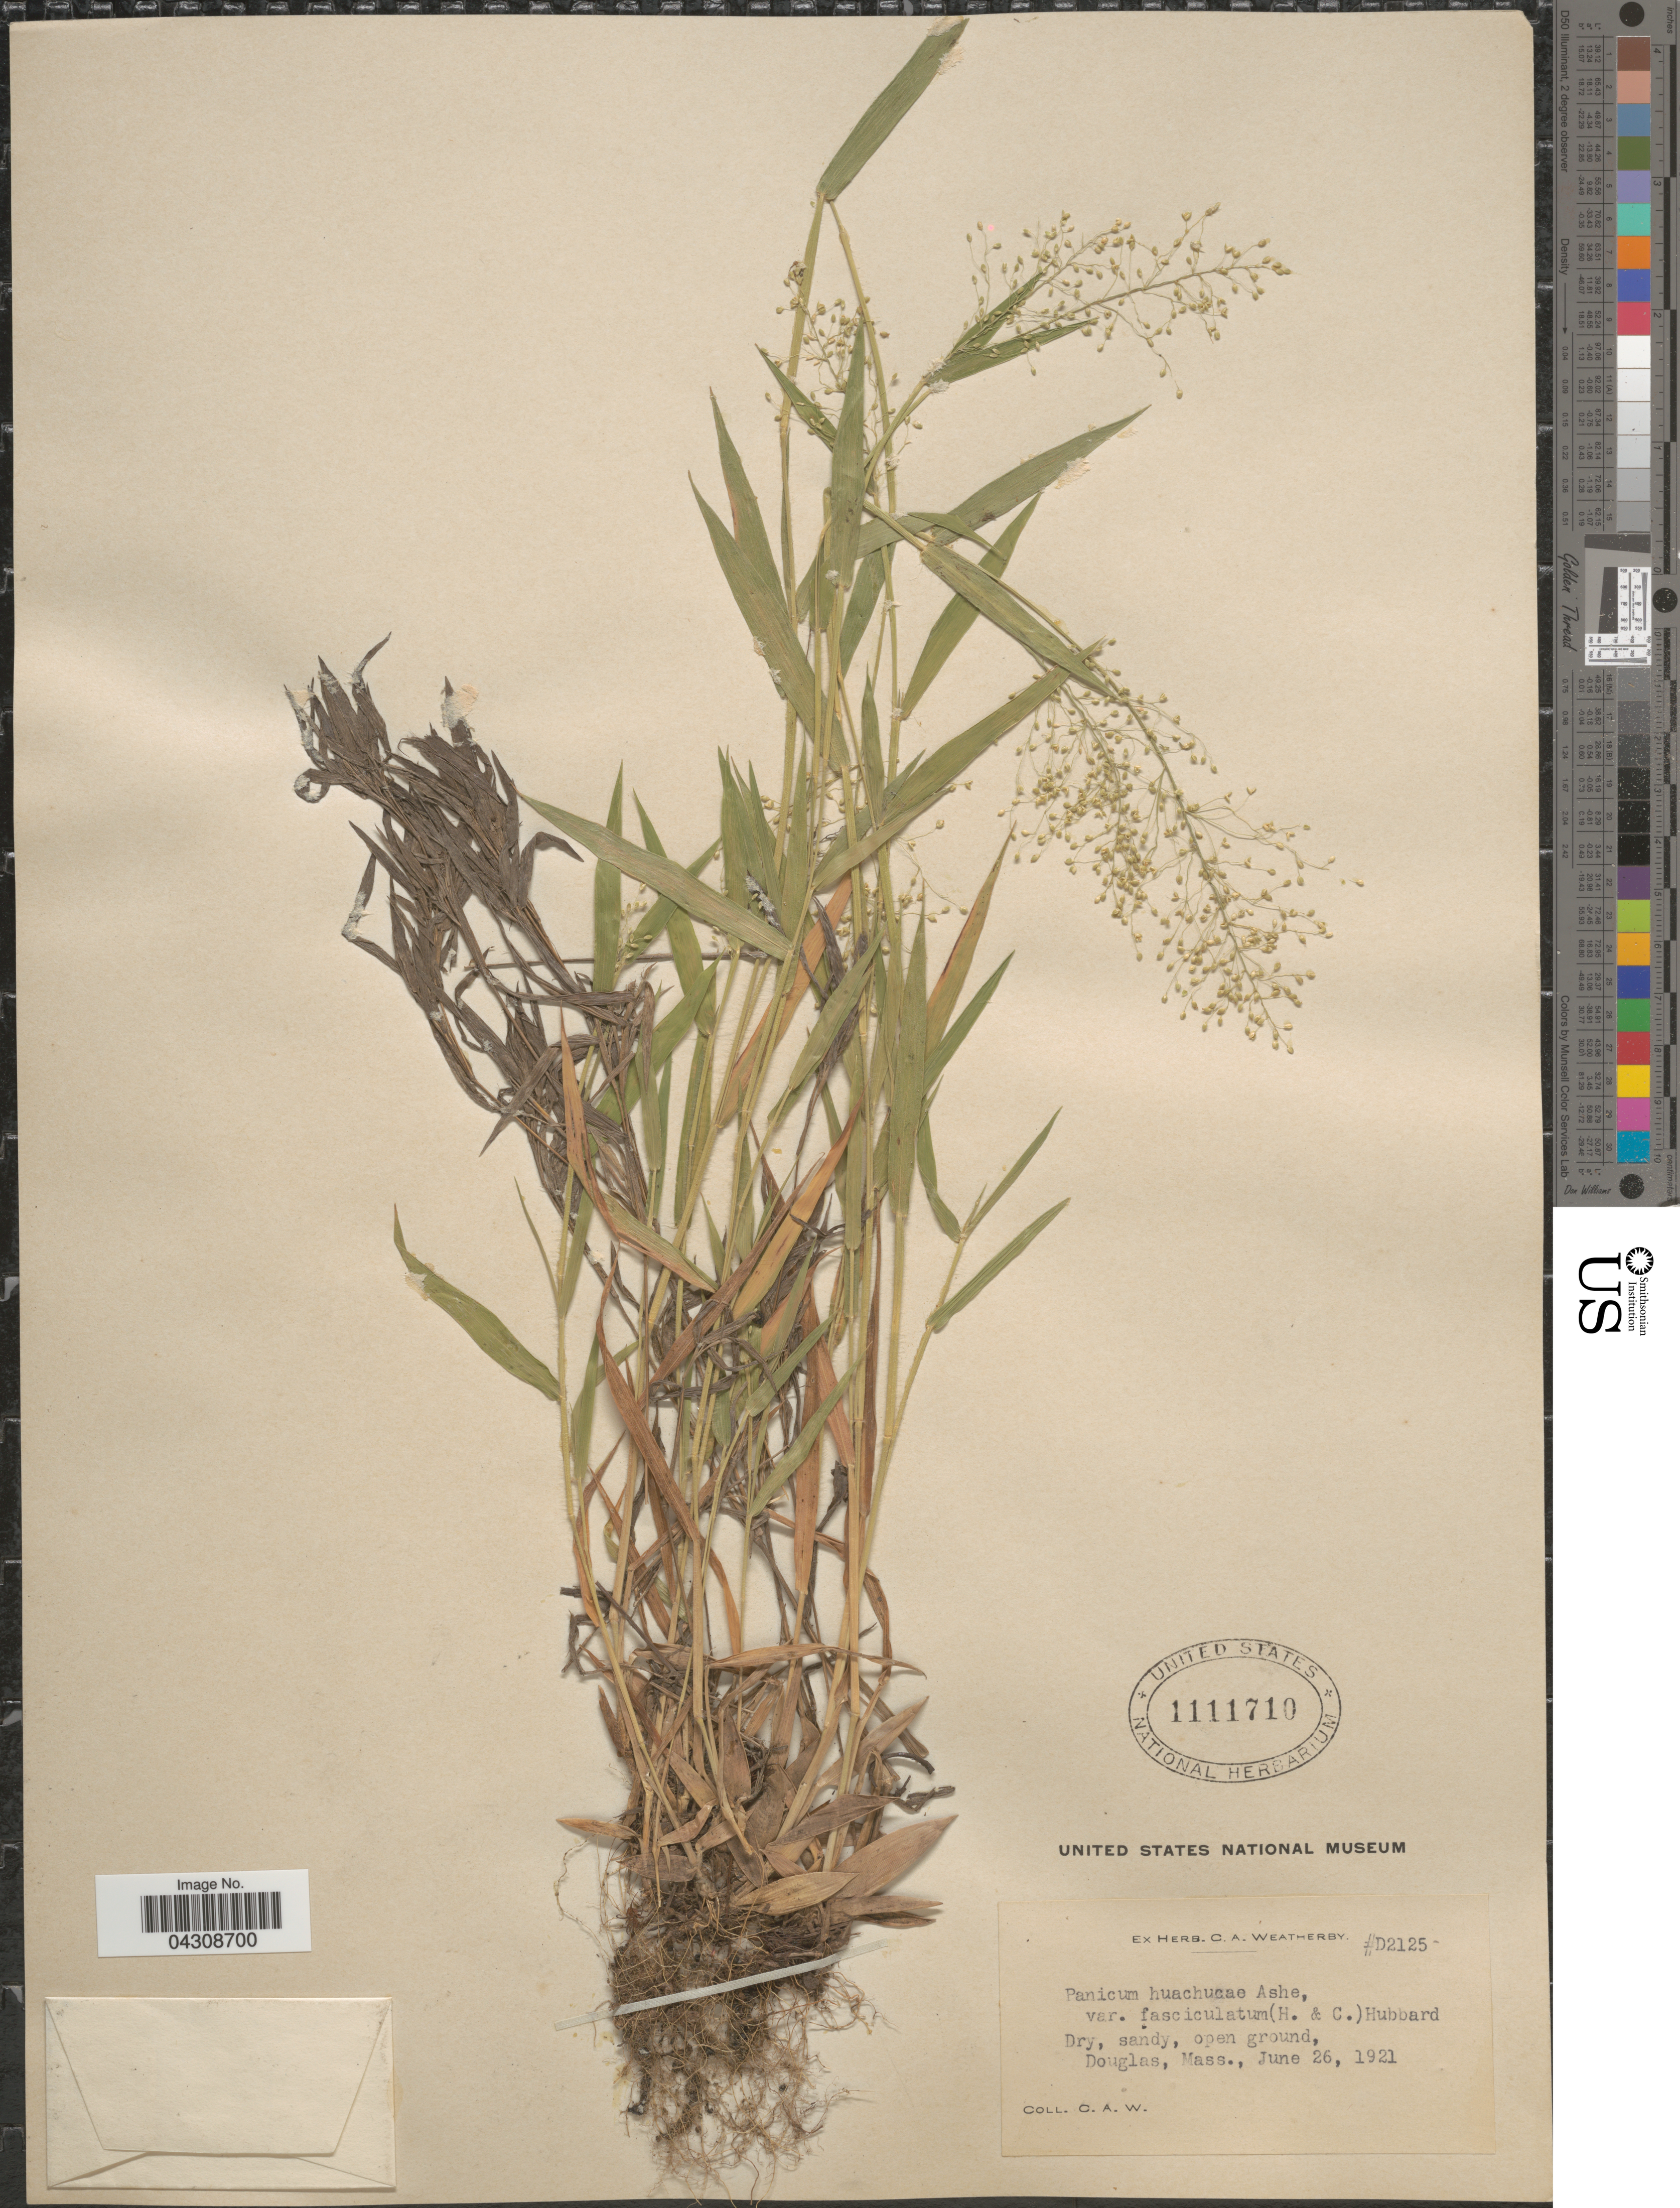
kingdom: Plantae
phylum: Tracheophyta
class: Liliopsida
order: Poales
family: Poaceae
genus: Dichanthelium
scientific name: Dichanthelium acuminatum var. acuminatum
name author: (Sw.) Gould & C.A. Clark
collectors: C. A. Weatherby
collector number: D2125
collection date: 1921-06-26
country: United States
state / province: Massachusetts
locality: Douglas.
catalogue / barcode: US 1111710